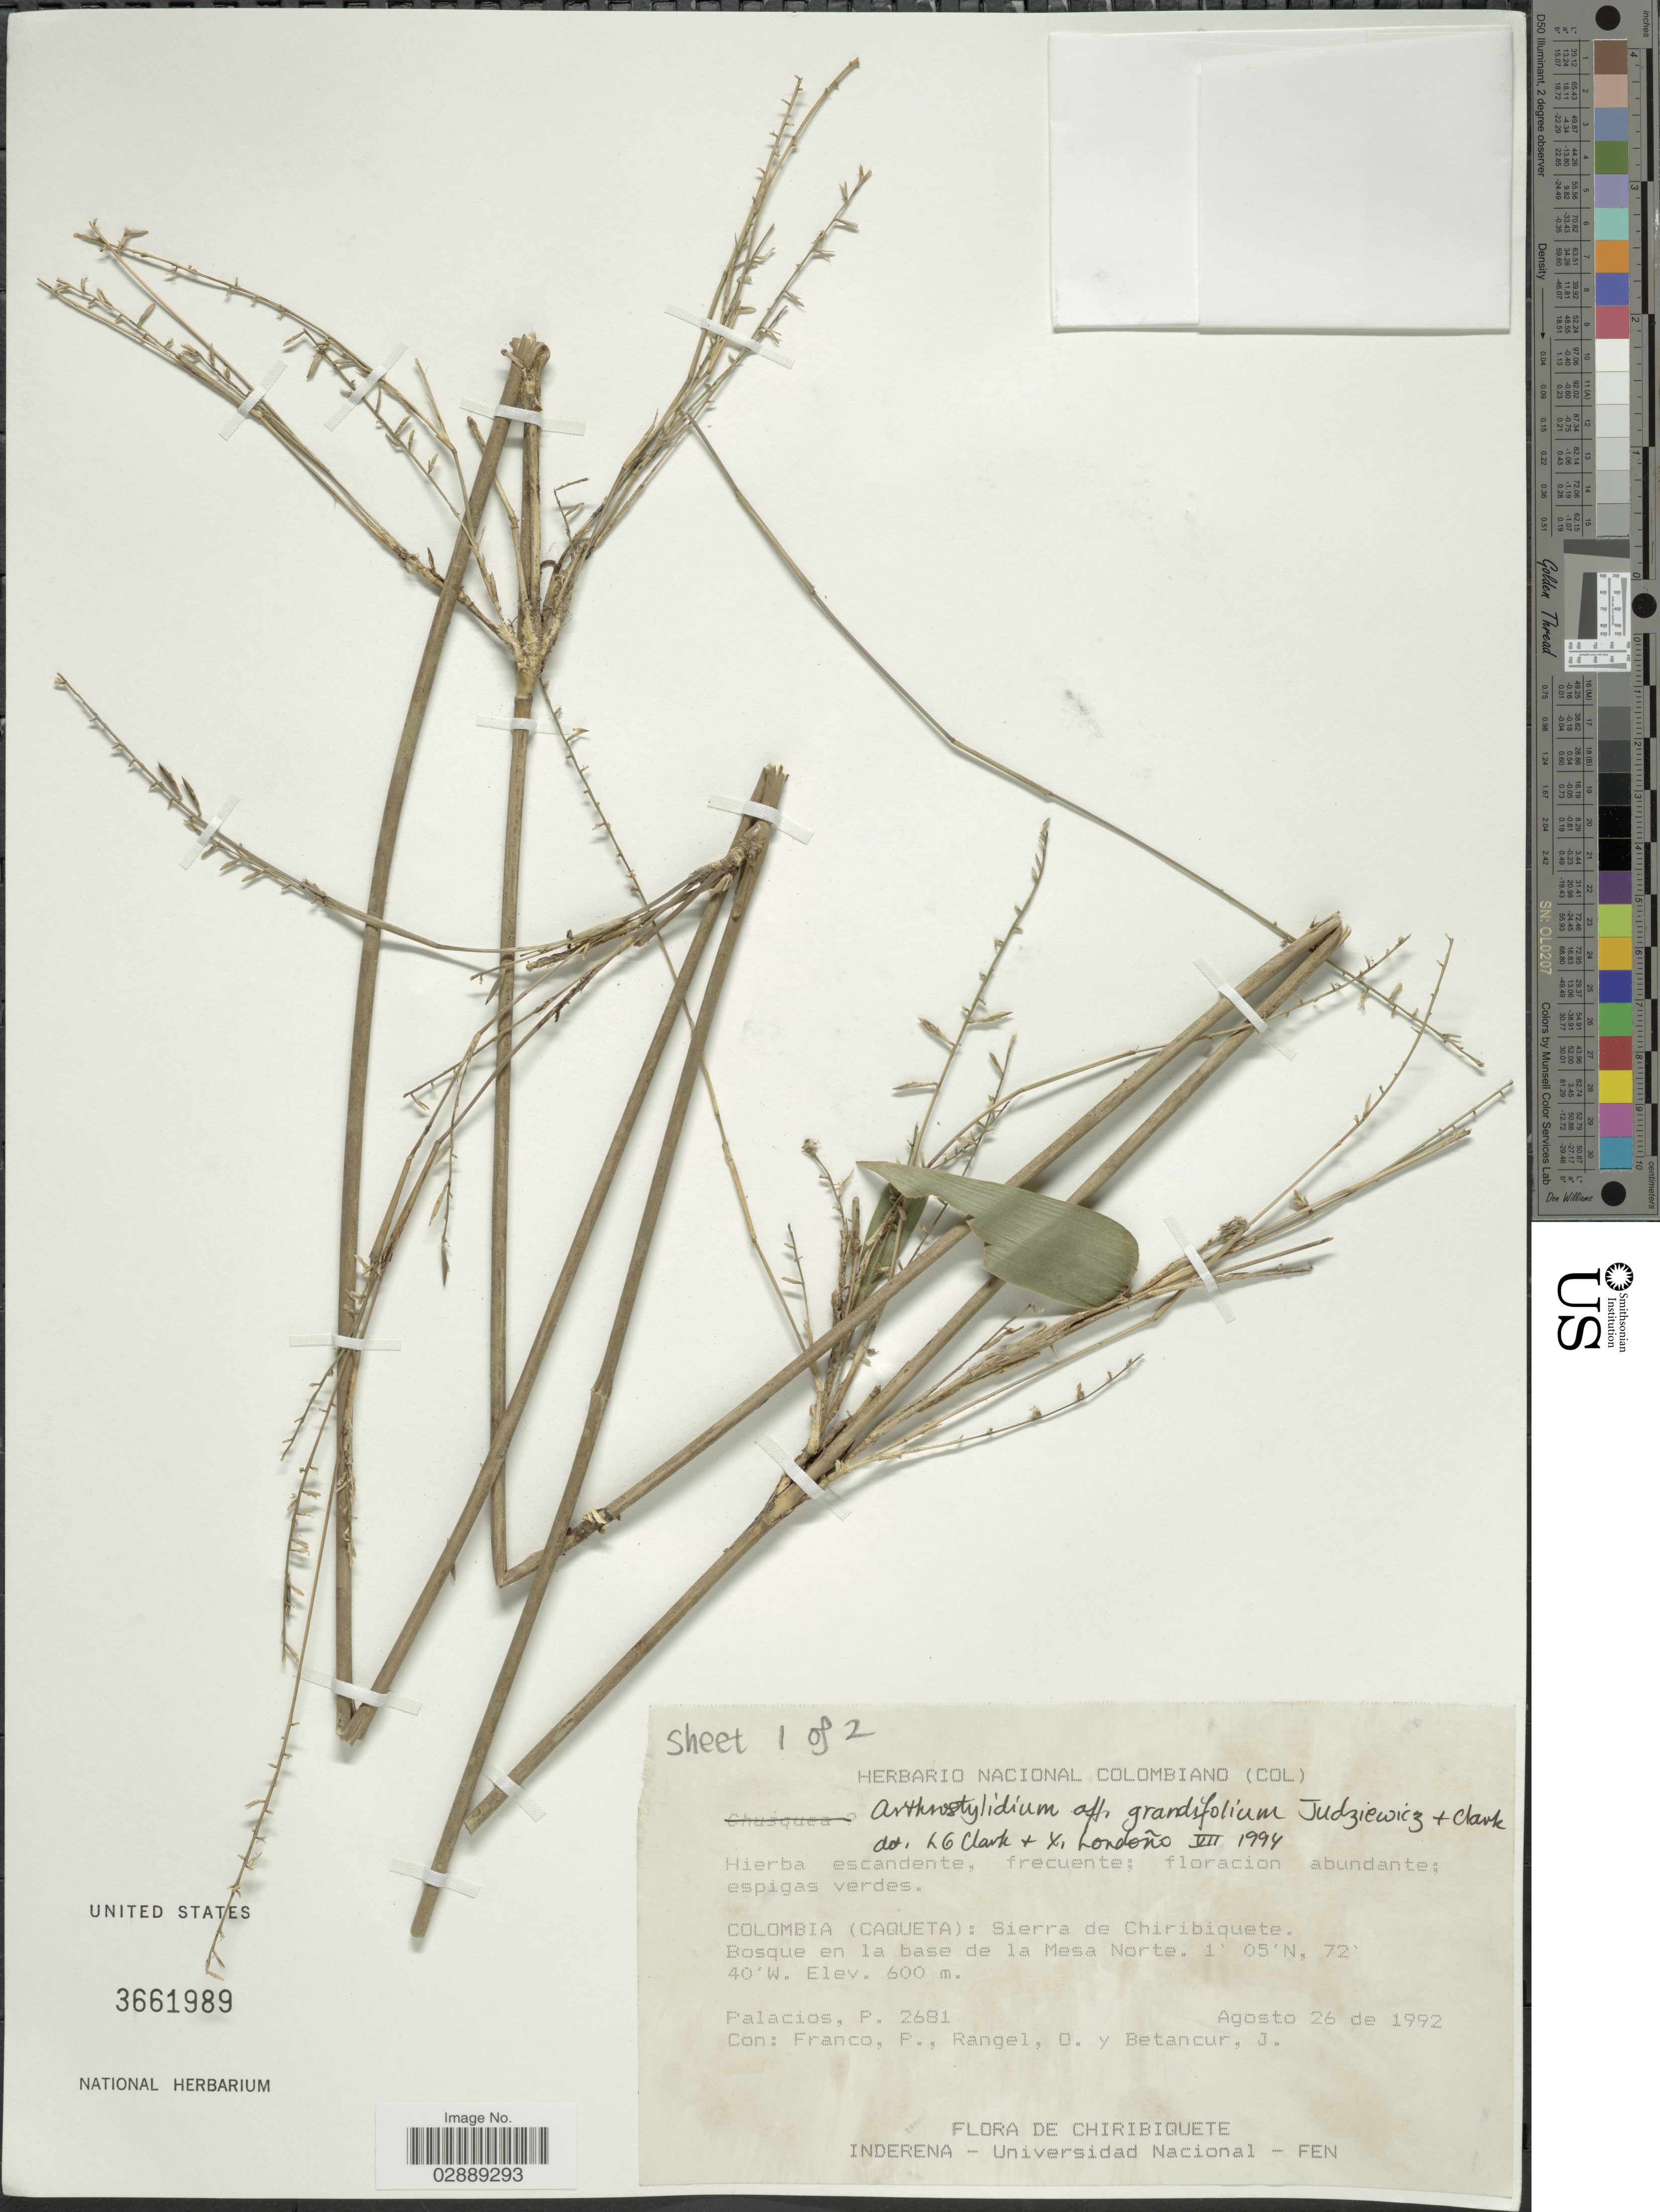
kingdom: Plantae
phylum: Tracheophyta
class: Liliopsida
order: Poales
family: Poaceae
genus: Arthrostylidium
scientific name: Arthrostylidium grandifolium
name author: Judz. & L.G. Clark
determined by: Clark, L. G.; Londoño, X.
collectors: P. Palacios, P. Franco, O. Rangel & J. Betancur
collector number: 2681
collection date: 1992-08-26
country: Colombia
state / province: Caqueta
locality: Sierra de Chiribiquete. Bosque en la base de la Mesa Norte.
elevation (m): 600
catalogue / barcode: US 3661989